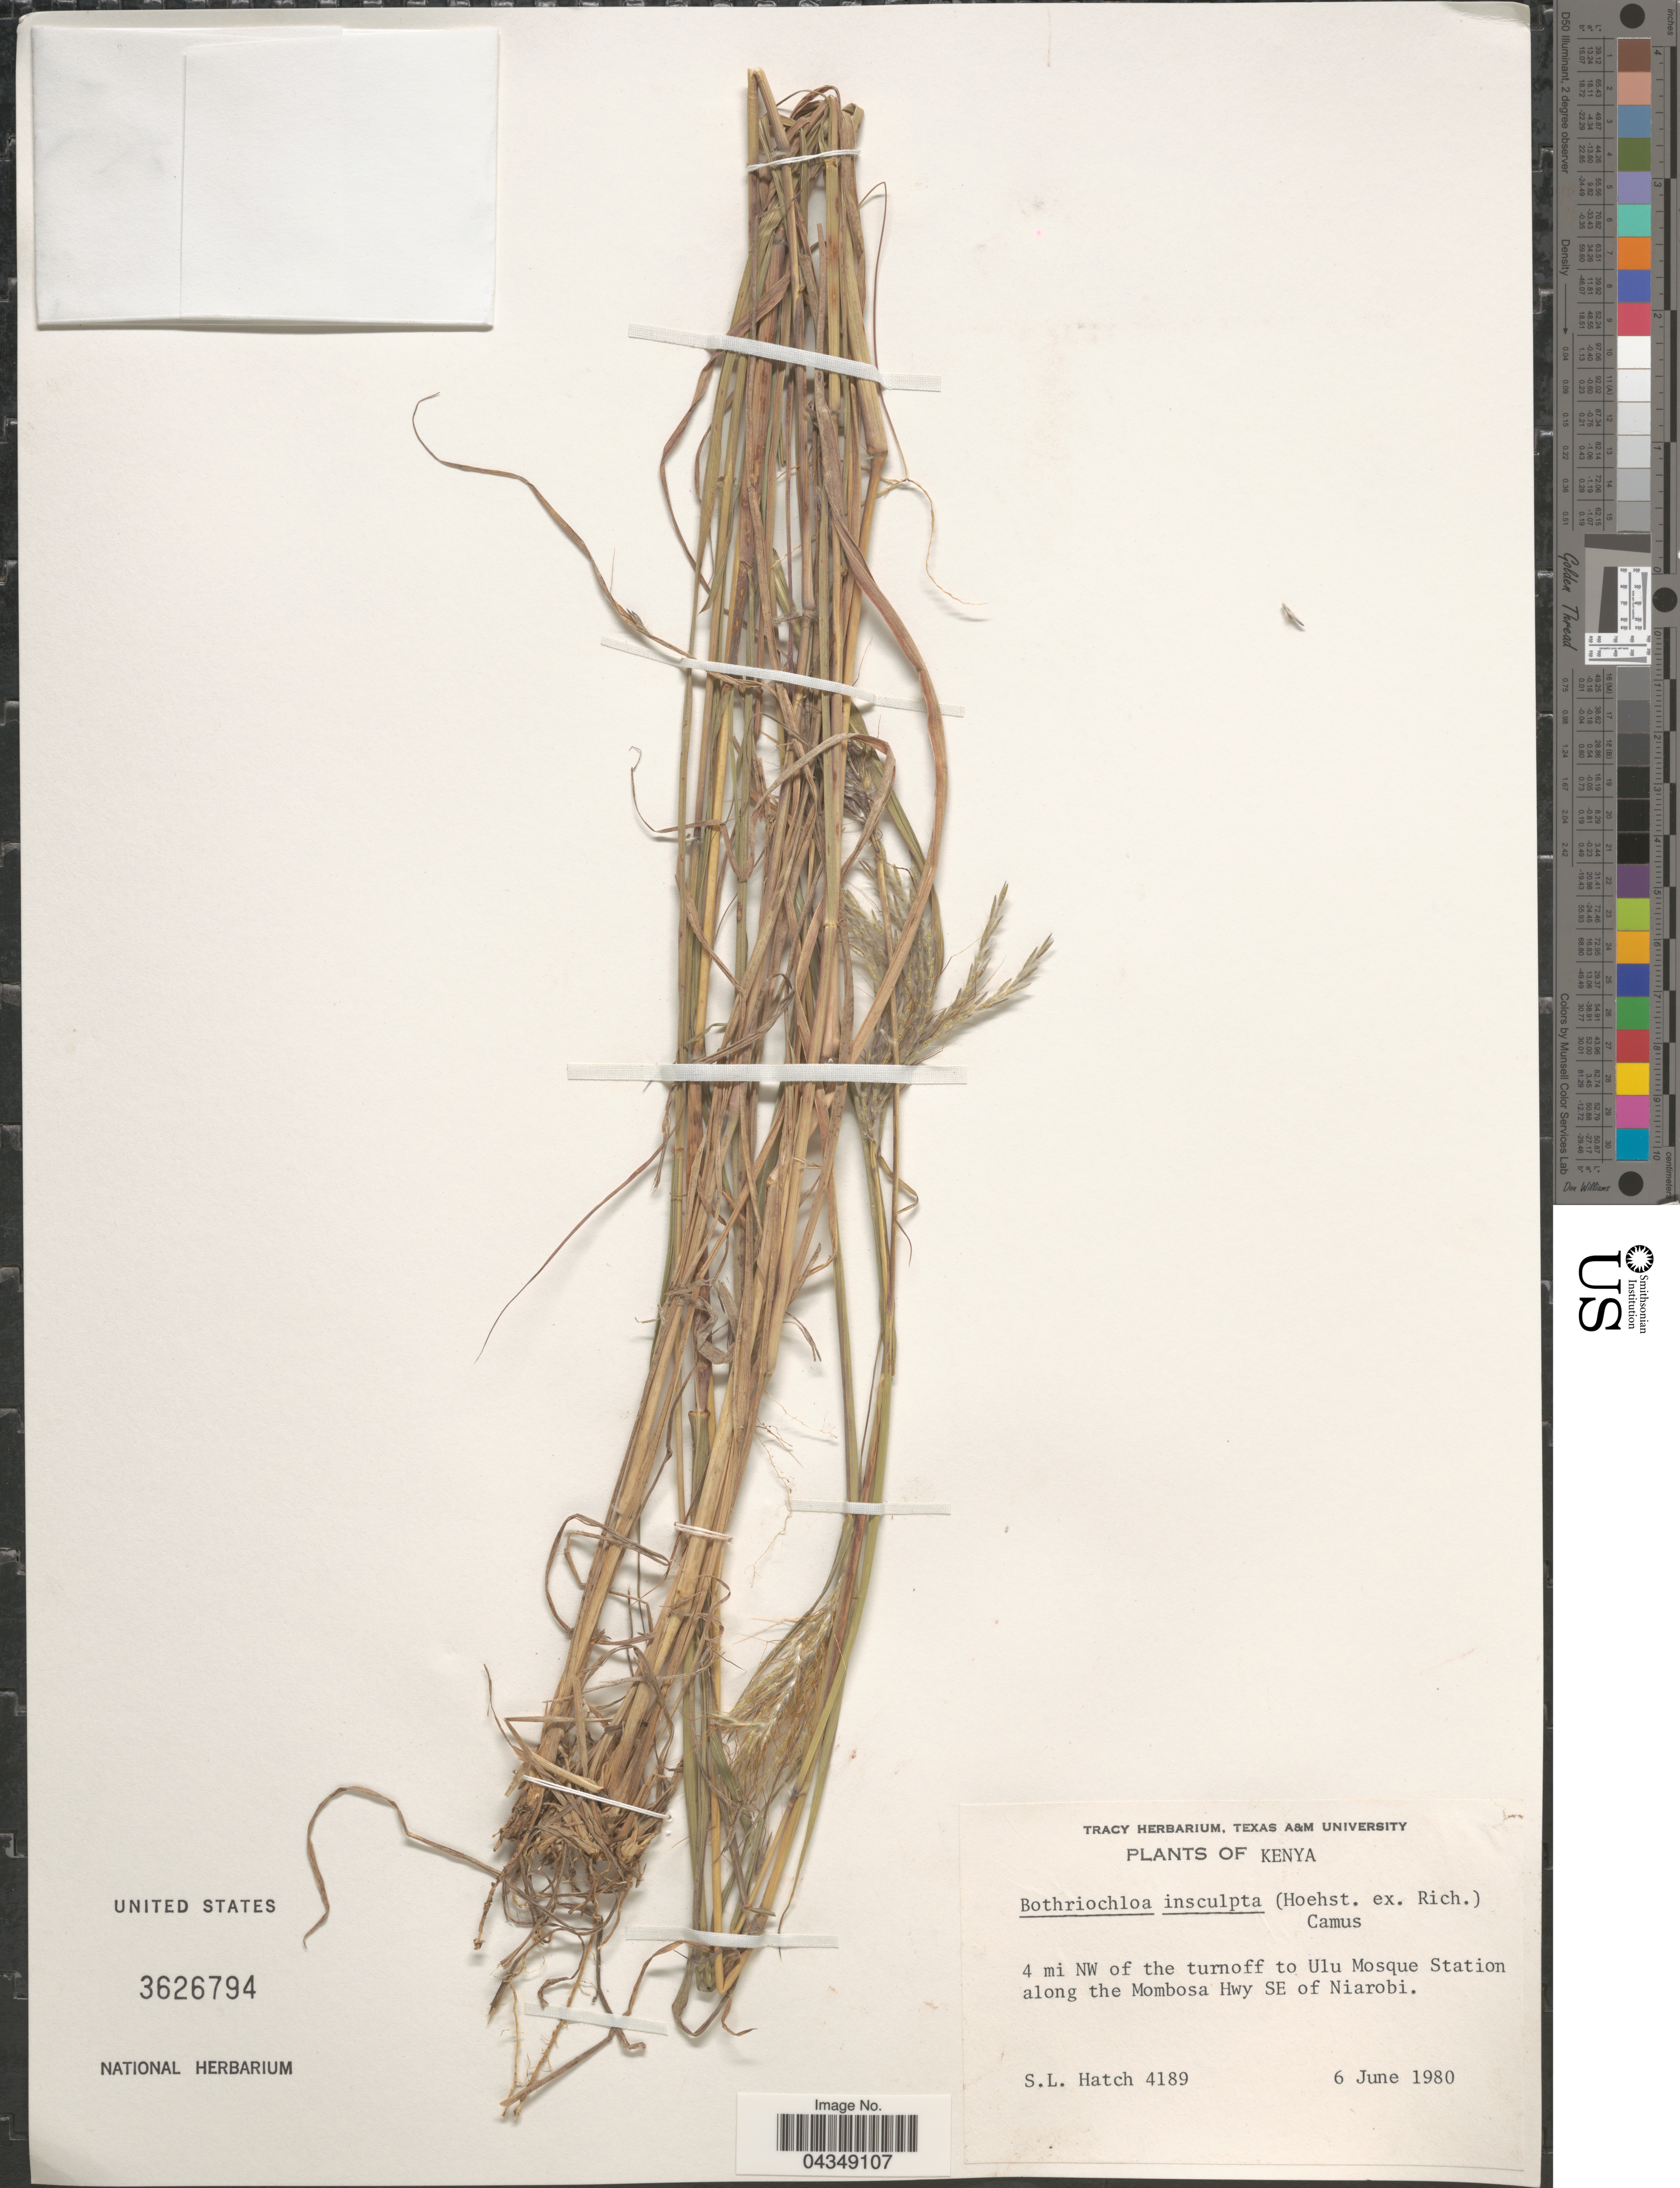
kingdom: Plantae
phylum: Tracheophyta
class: Liliopsida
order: Poales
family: Poaceae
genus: Bothriochloa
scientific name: Bothriochloa insculpta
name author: (Hochst. ex A. Rich.) A. Camus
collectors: S. Hatch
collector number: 4189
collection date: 1980-06-06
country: Kenya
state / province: Mombasa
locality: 4 mi NW of the turnoff to Ulu Mosque Station along the Mombosa Hwy SE of Nairobi.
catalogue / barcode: US 3626794